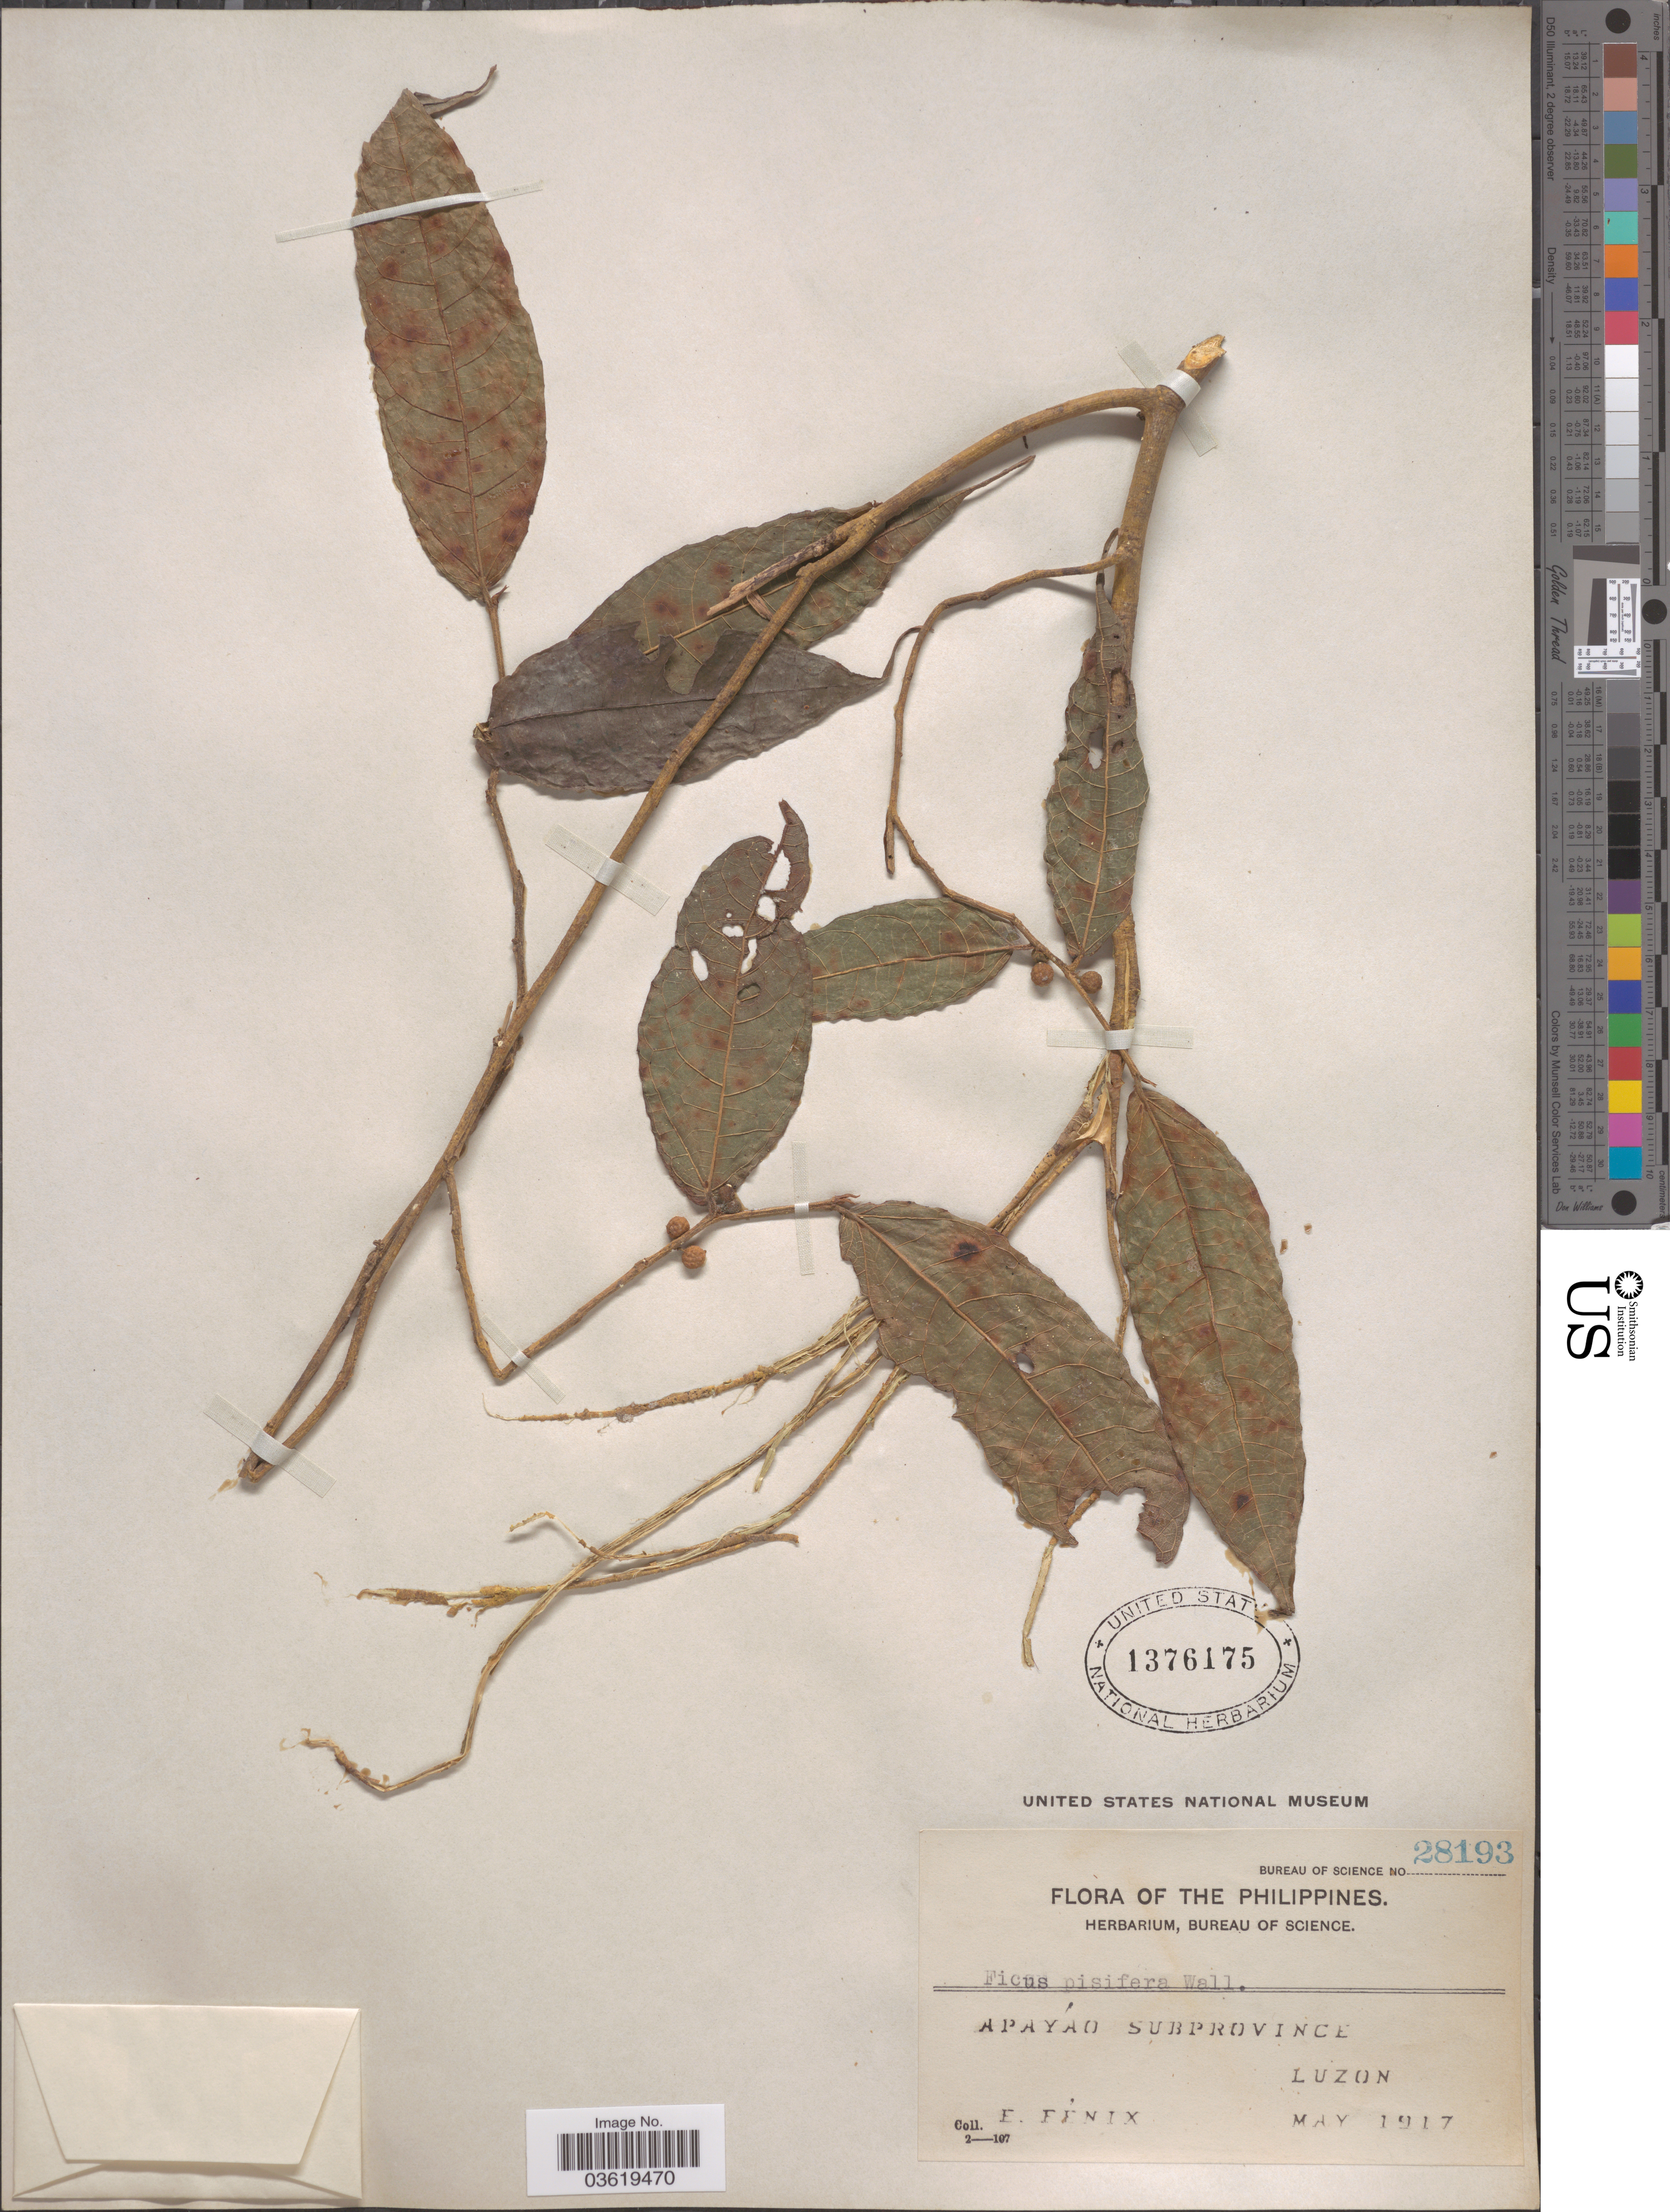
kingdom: Plantae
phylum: Tracheophyta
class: Magnoliopsida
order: Rosales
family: Moraceae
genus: Ficus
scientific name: Ficus pisifera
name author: Wall.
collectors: E. Fénix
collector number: Bureau of Science 28193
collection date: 1917-05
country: Philippines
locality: Apayáo Subprovince. Luzon.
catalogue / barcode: US 1376175